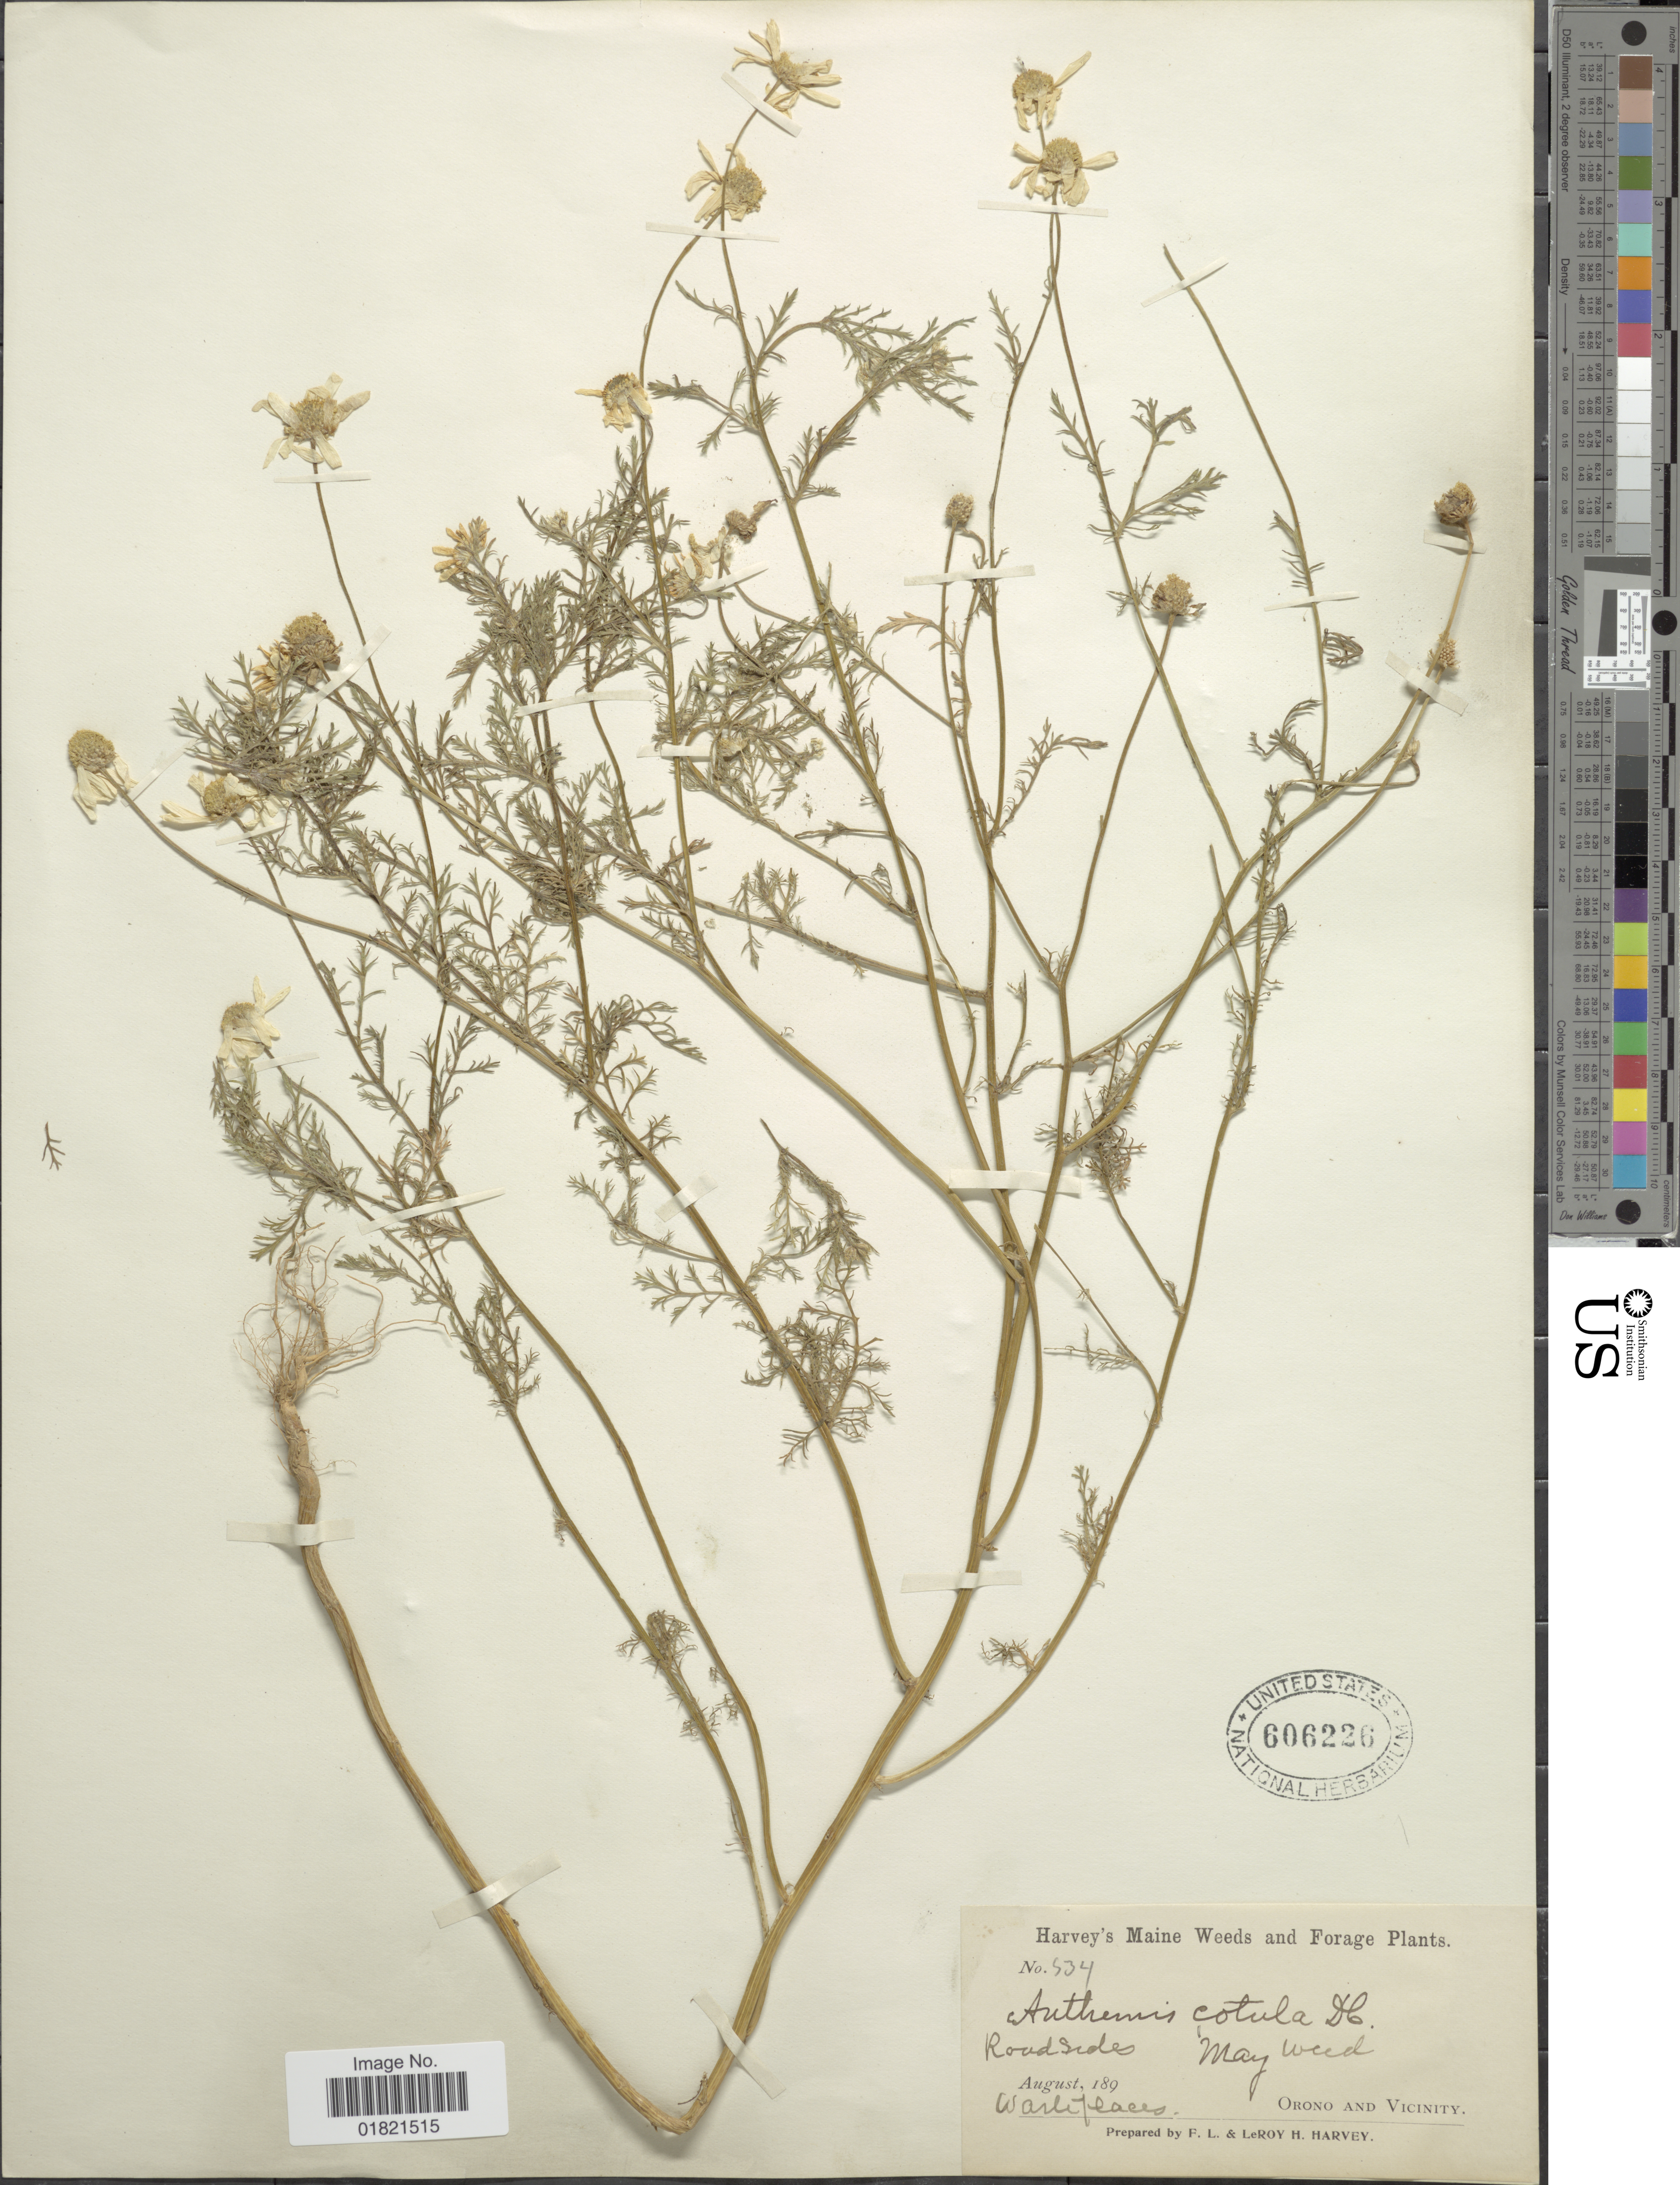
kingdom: Plantae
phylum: Tracheophyta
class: Magnoliopsida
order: Asterales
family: Asteraceae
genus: Anthemis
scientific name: Anthemis cotula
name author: L.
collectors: -. Harvey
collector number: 534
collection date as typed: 189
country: United States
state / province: Maine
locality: Orono and Vicinity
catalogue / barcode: US 606226